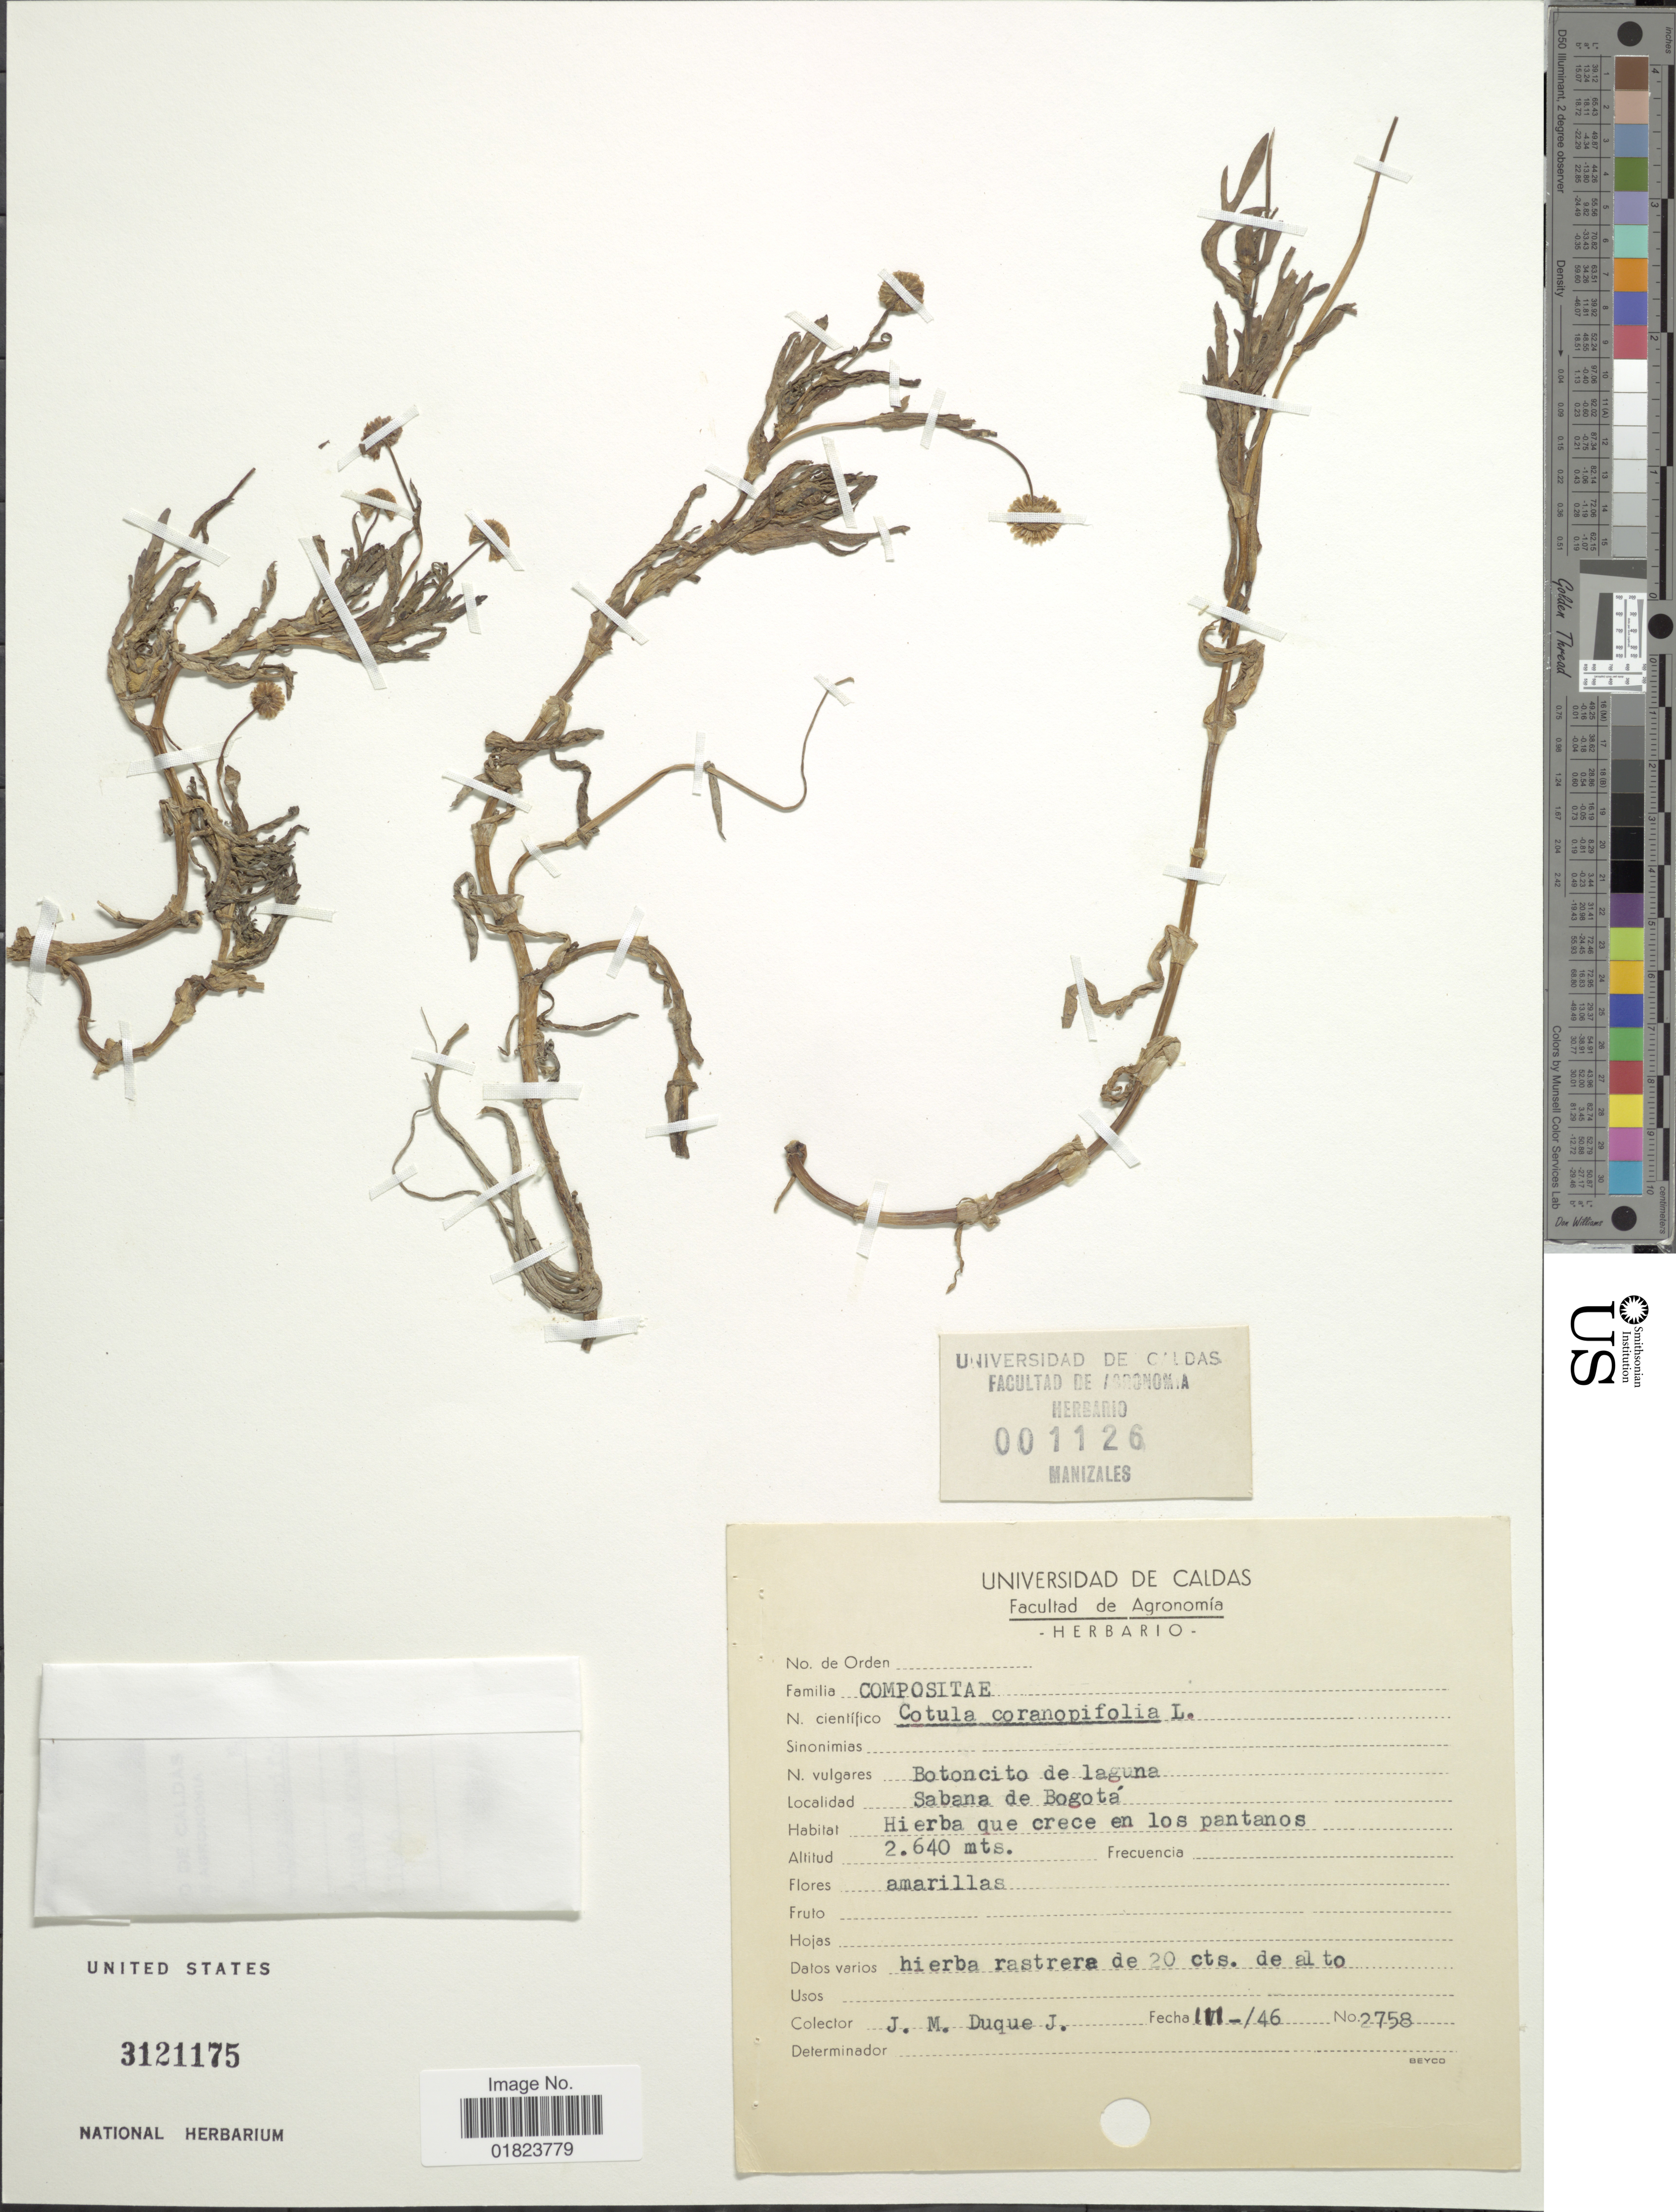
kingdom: Plantae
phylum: Tracheophyta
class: Magnoliopsida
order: Asterales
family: Asteraceae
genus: Cotula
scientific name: Cotula coronopifolia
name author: L.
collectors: J. M. Duque Jaramillo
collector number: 2758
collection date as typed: Transcribed d/m/y: /3/46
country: Colombia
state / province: Bogota D.C.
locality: Sabana de Bogota.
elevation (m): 2640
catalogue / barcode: US 3121175